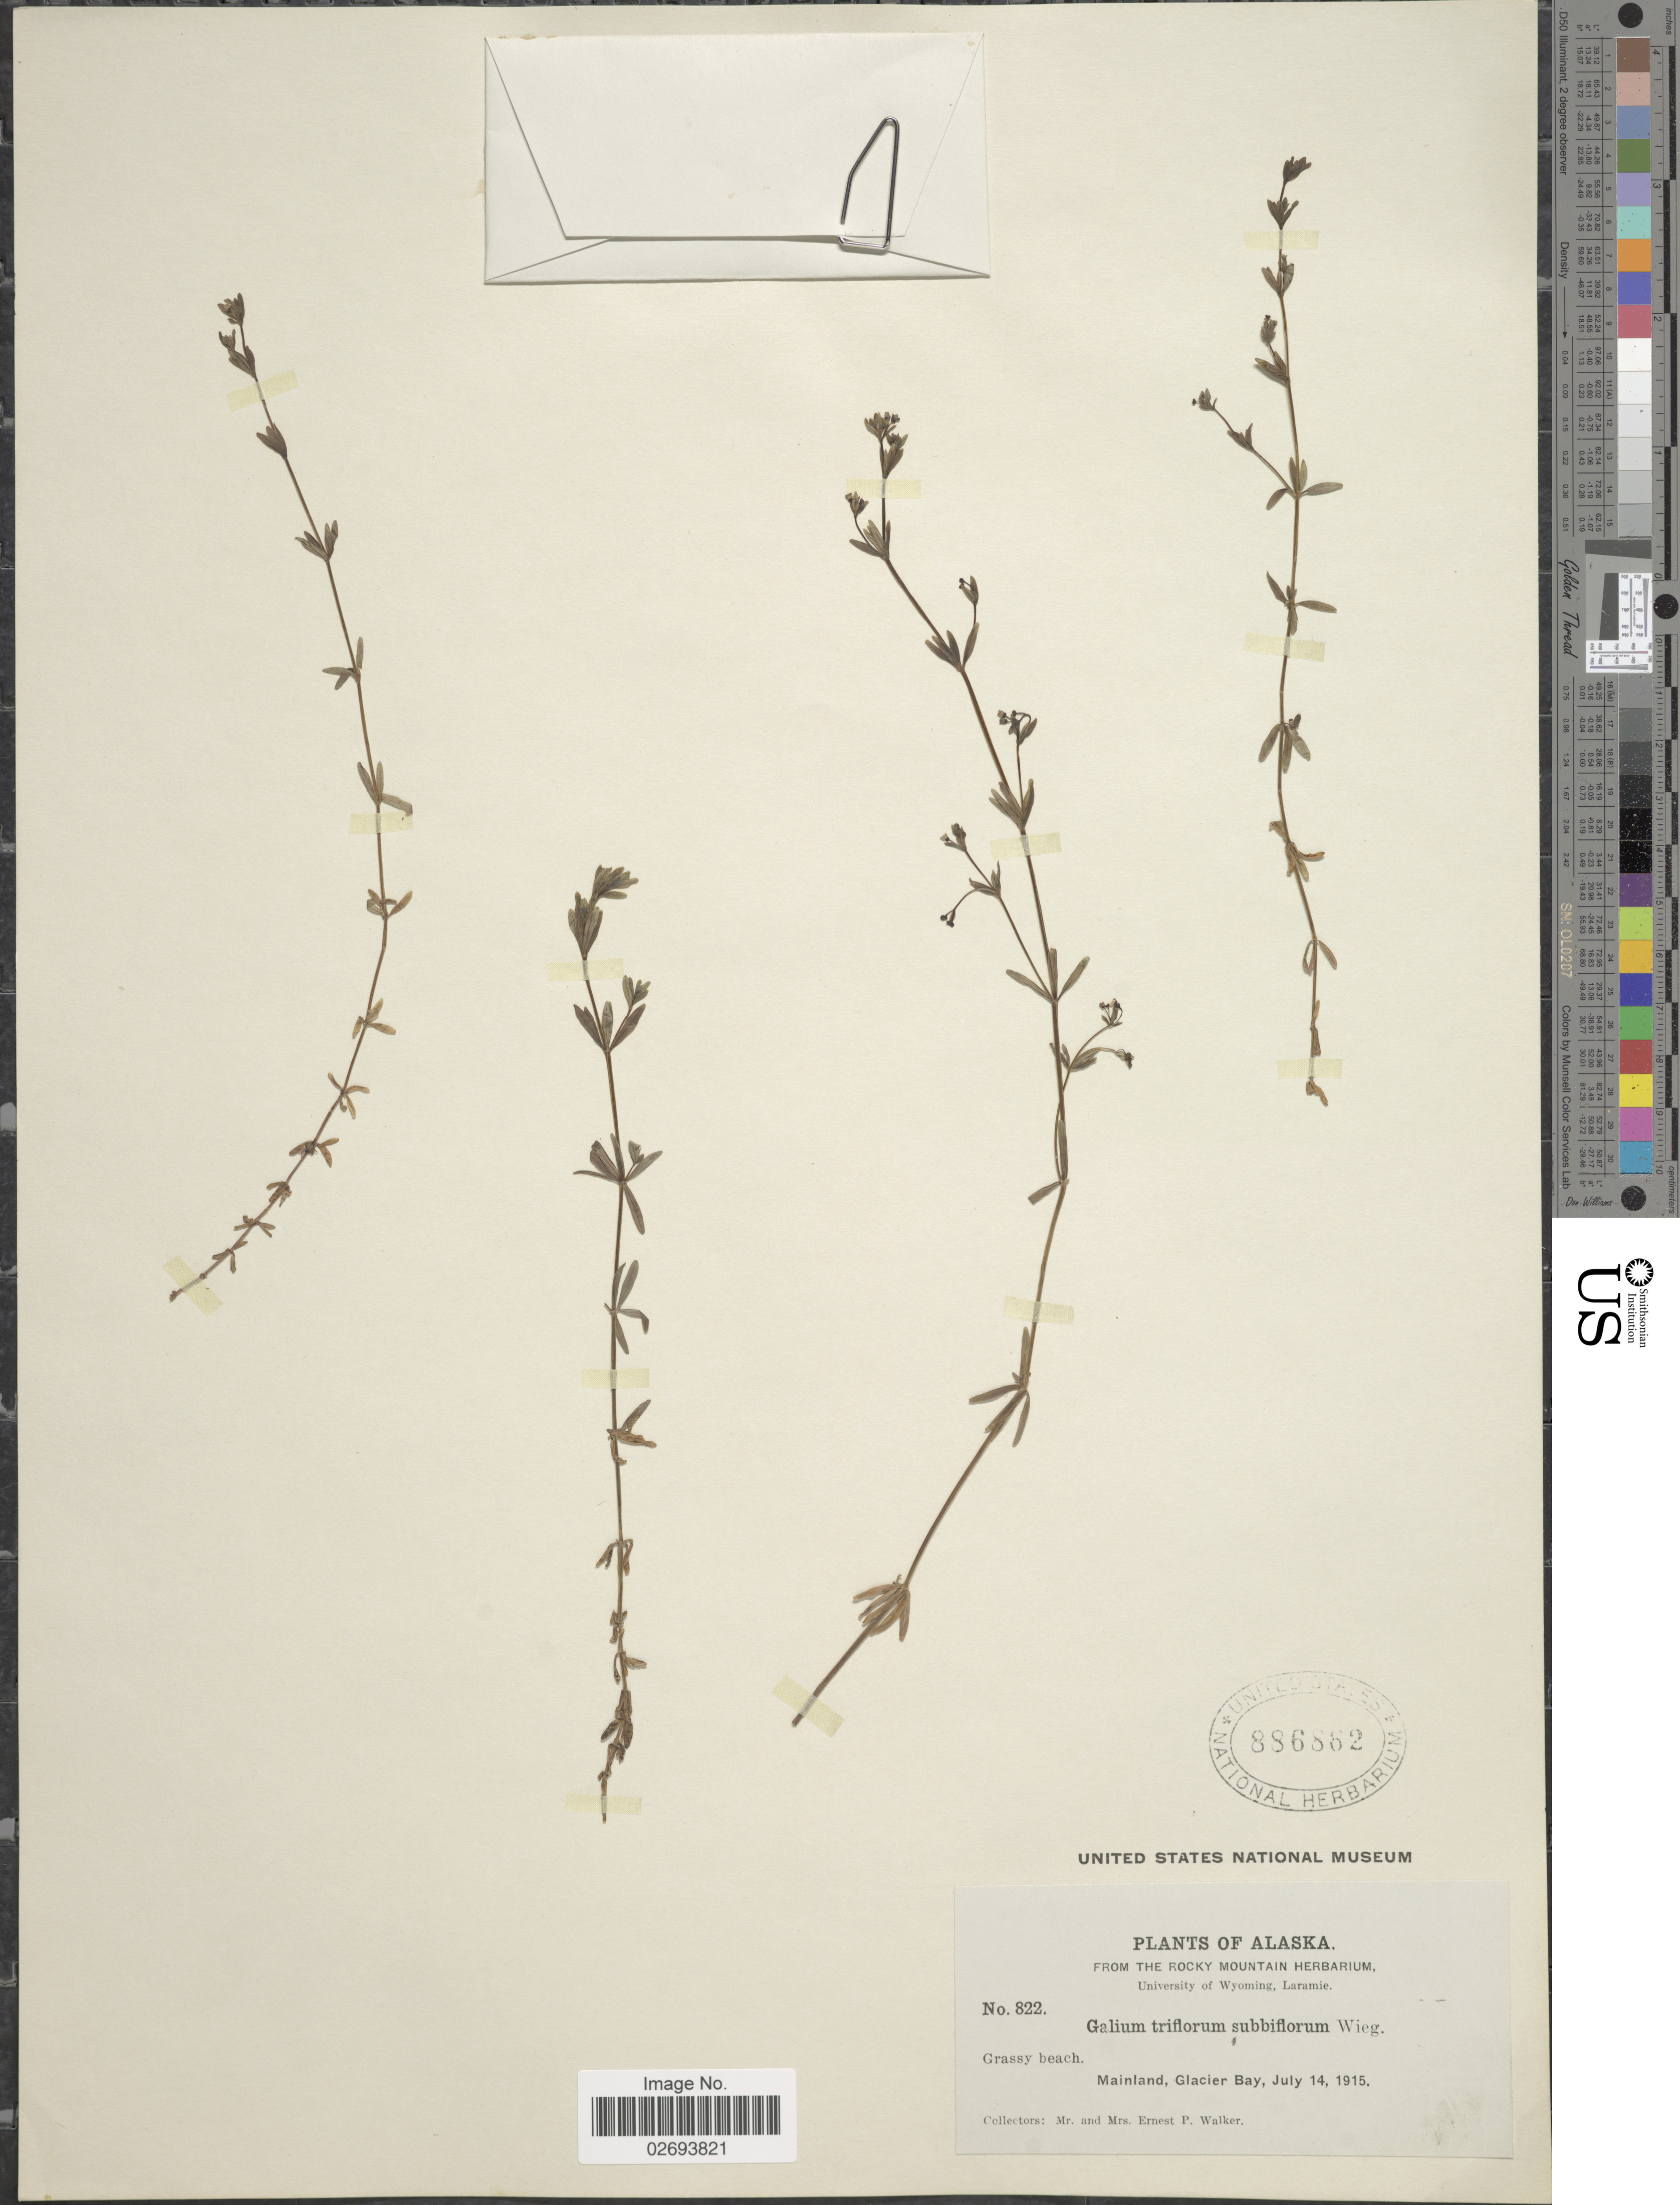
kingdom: Plantae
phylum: Tracheophyta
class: Magnoliopsida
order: Gentianales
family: Rubiaceae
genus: Galium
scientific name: Galium trifidum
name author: L.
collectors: E. P. Walker & E. Walker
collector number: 822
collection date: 1915-07-14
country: United States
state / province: Alaska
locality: Mainland, Glacier Bay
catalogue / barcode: US 886862